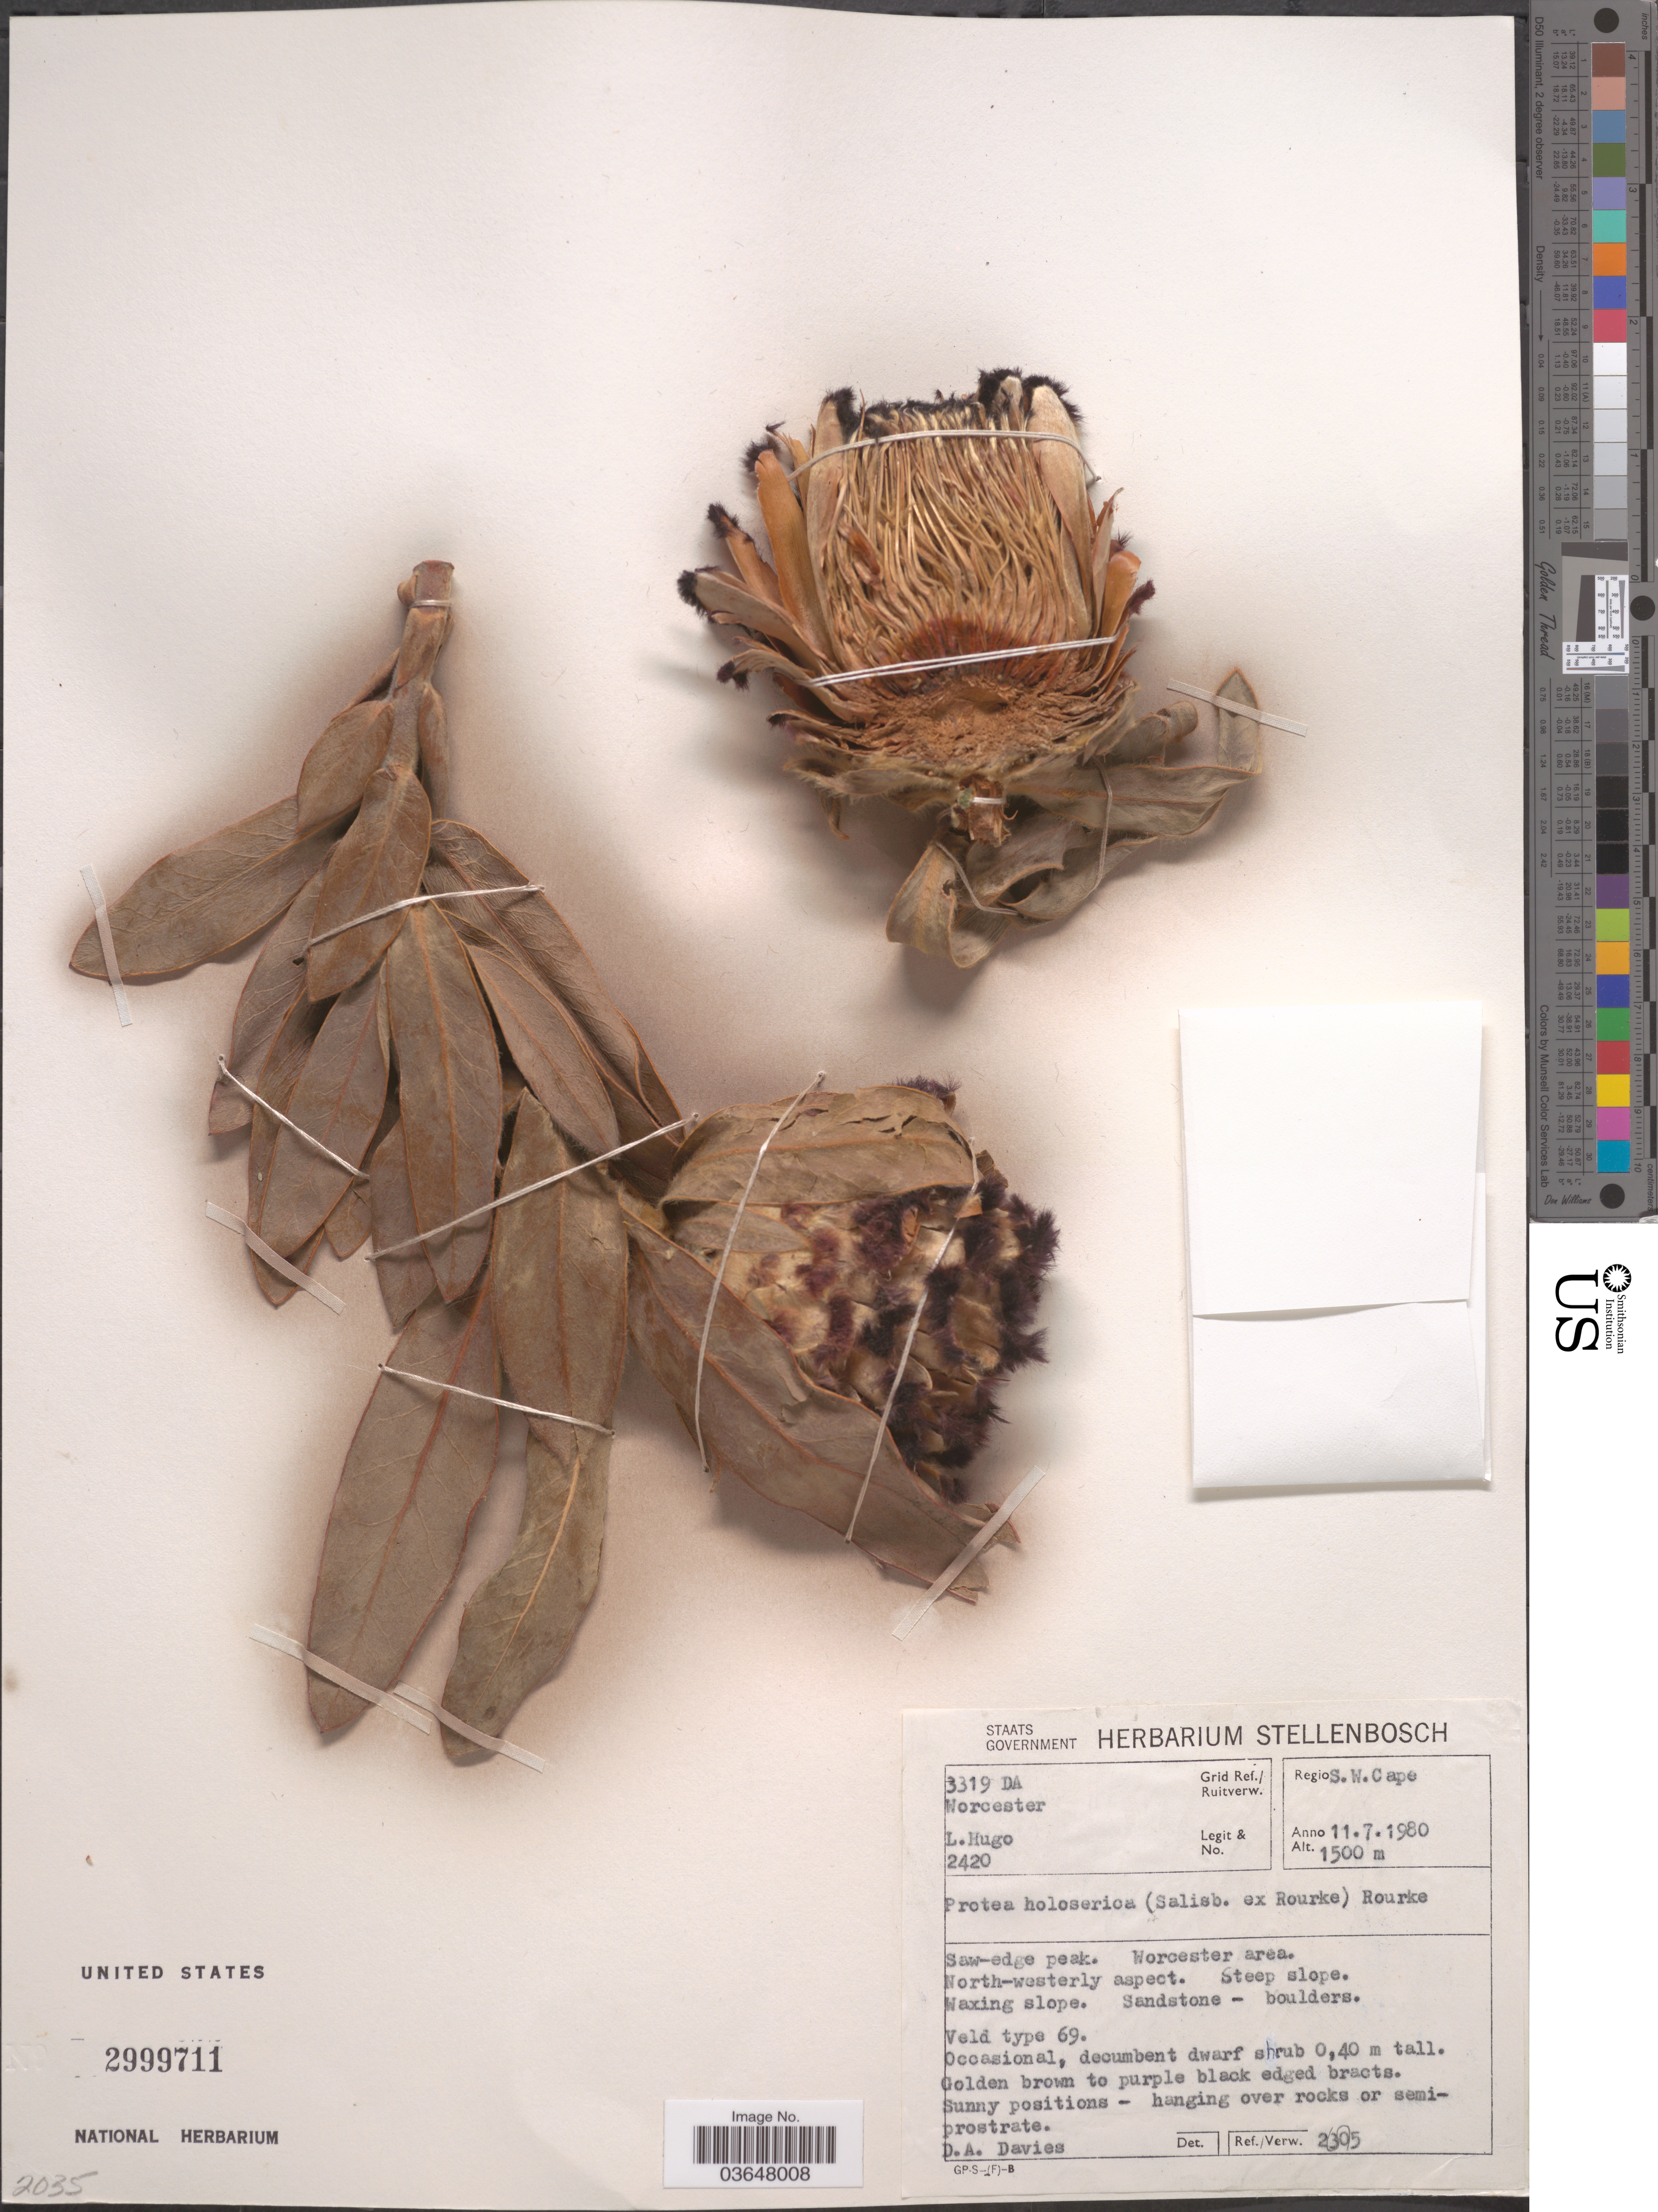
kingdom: Plantae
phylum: Tracheophyta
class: Magnoliopsida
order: Proteales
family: Proteaceae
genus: Protea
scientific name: Protea holosericea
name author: Rourke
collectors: L. Hugo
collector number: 2420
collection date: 1980-07-11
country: South Africa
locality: Grid Ref./ Ruitverw. Worcester. Regio S.W. Cape. Saw-edge peak. Worcester area. North-westerly aspect.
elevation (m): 1500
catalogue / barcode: US 2999711